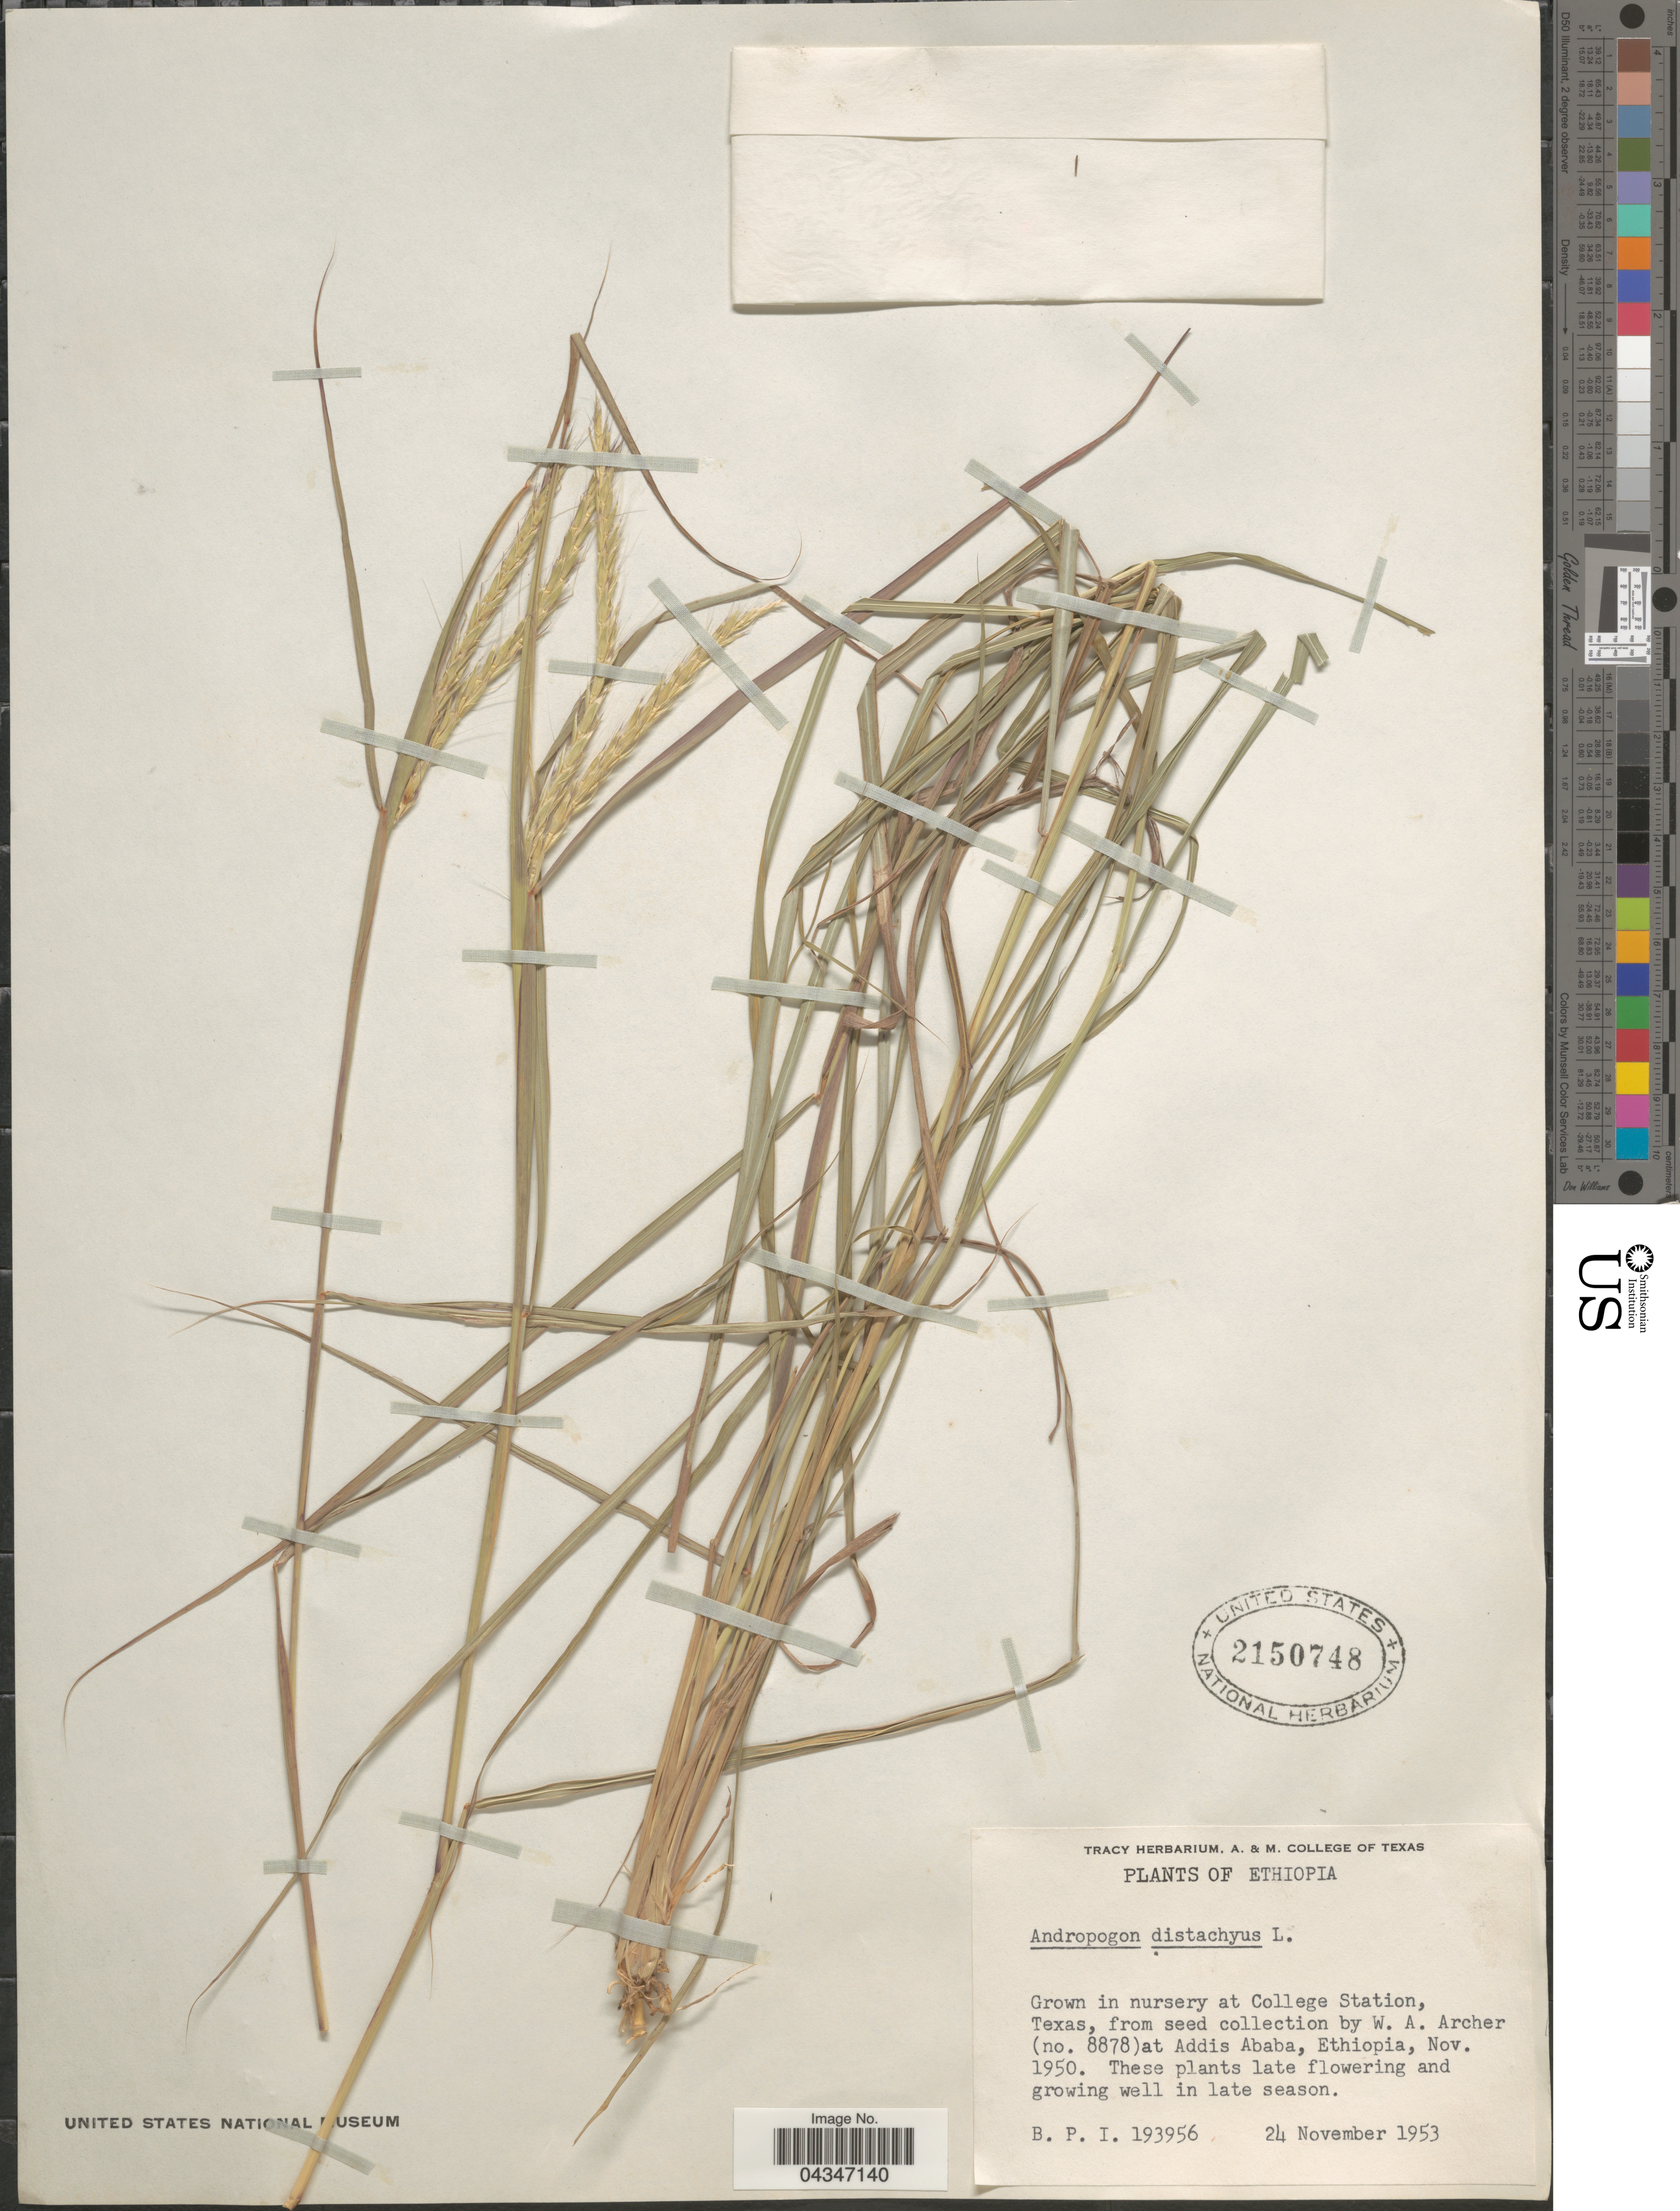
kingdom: Plantae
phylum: Tracheophyta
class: Liliopsida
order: Poales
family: Poaceae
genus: Andropogon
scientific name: Andropogon distachyos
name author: L.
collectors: B. P. I.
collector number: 193956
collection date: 1953-11-24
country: United States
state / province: Texas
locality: In nursery at College Station.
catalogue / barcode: US 2150748